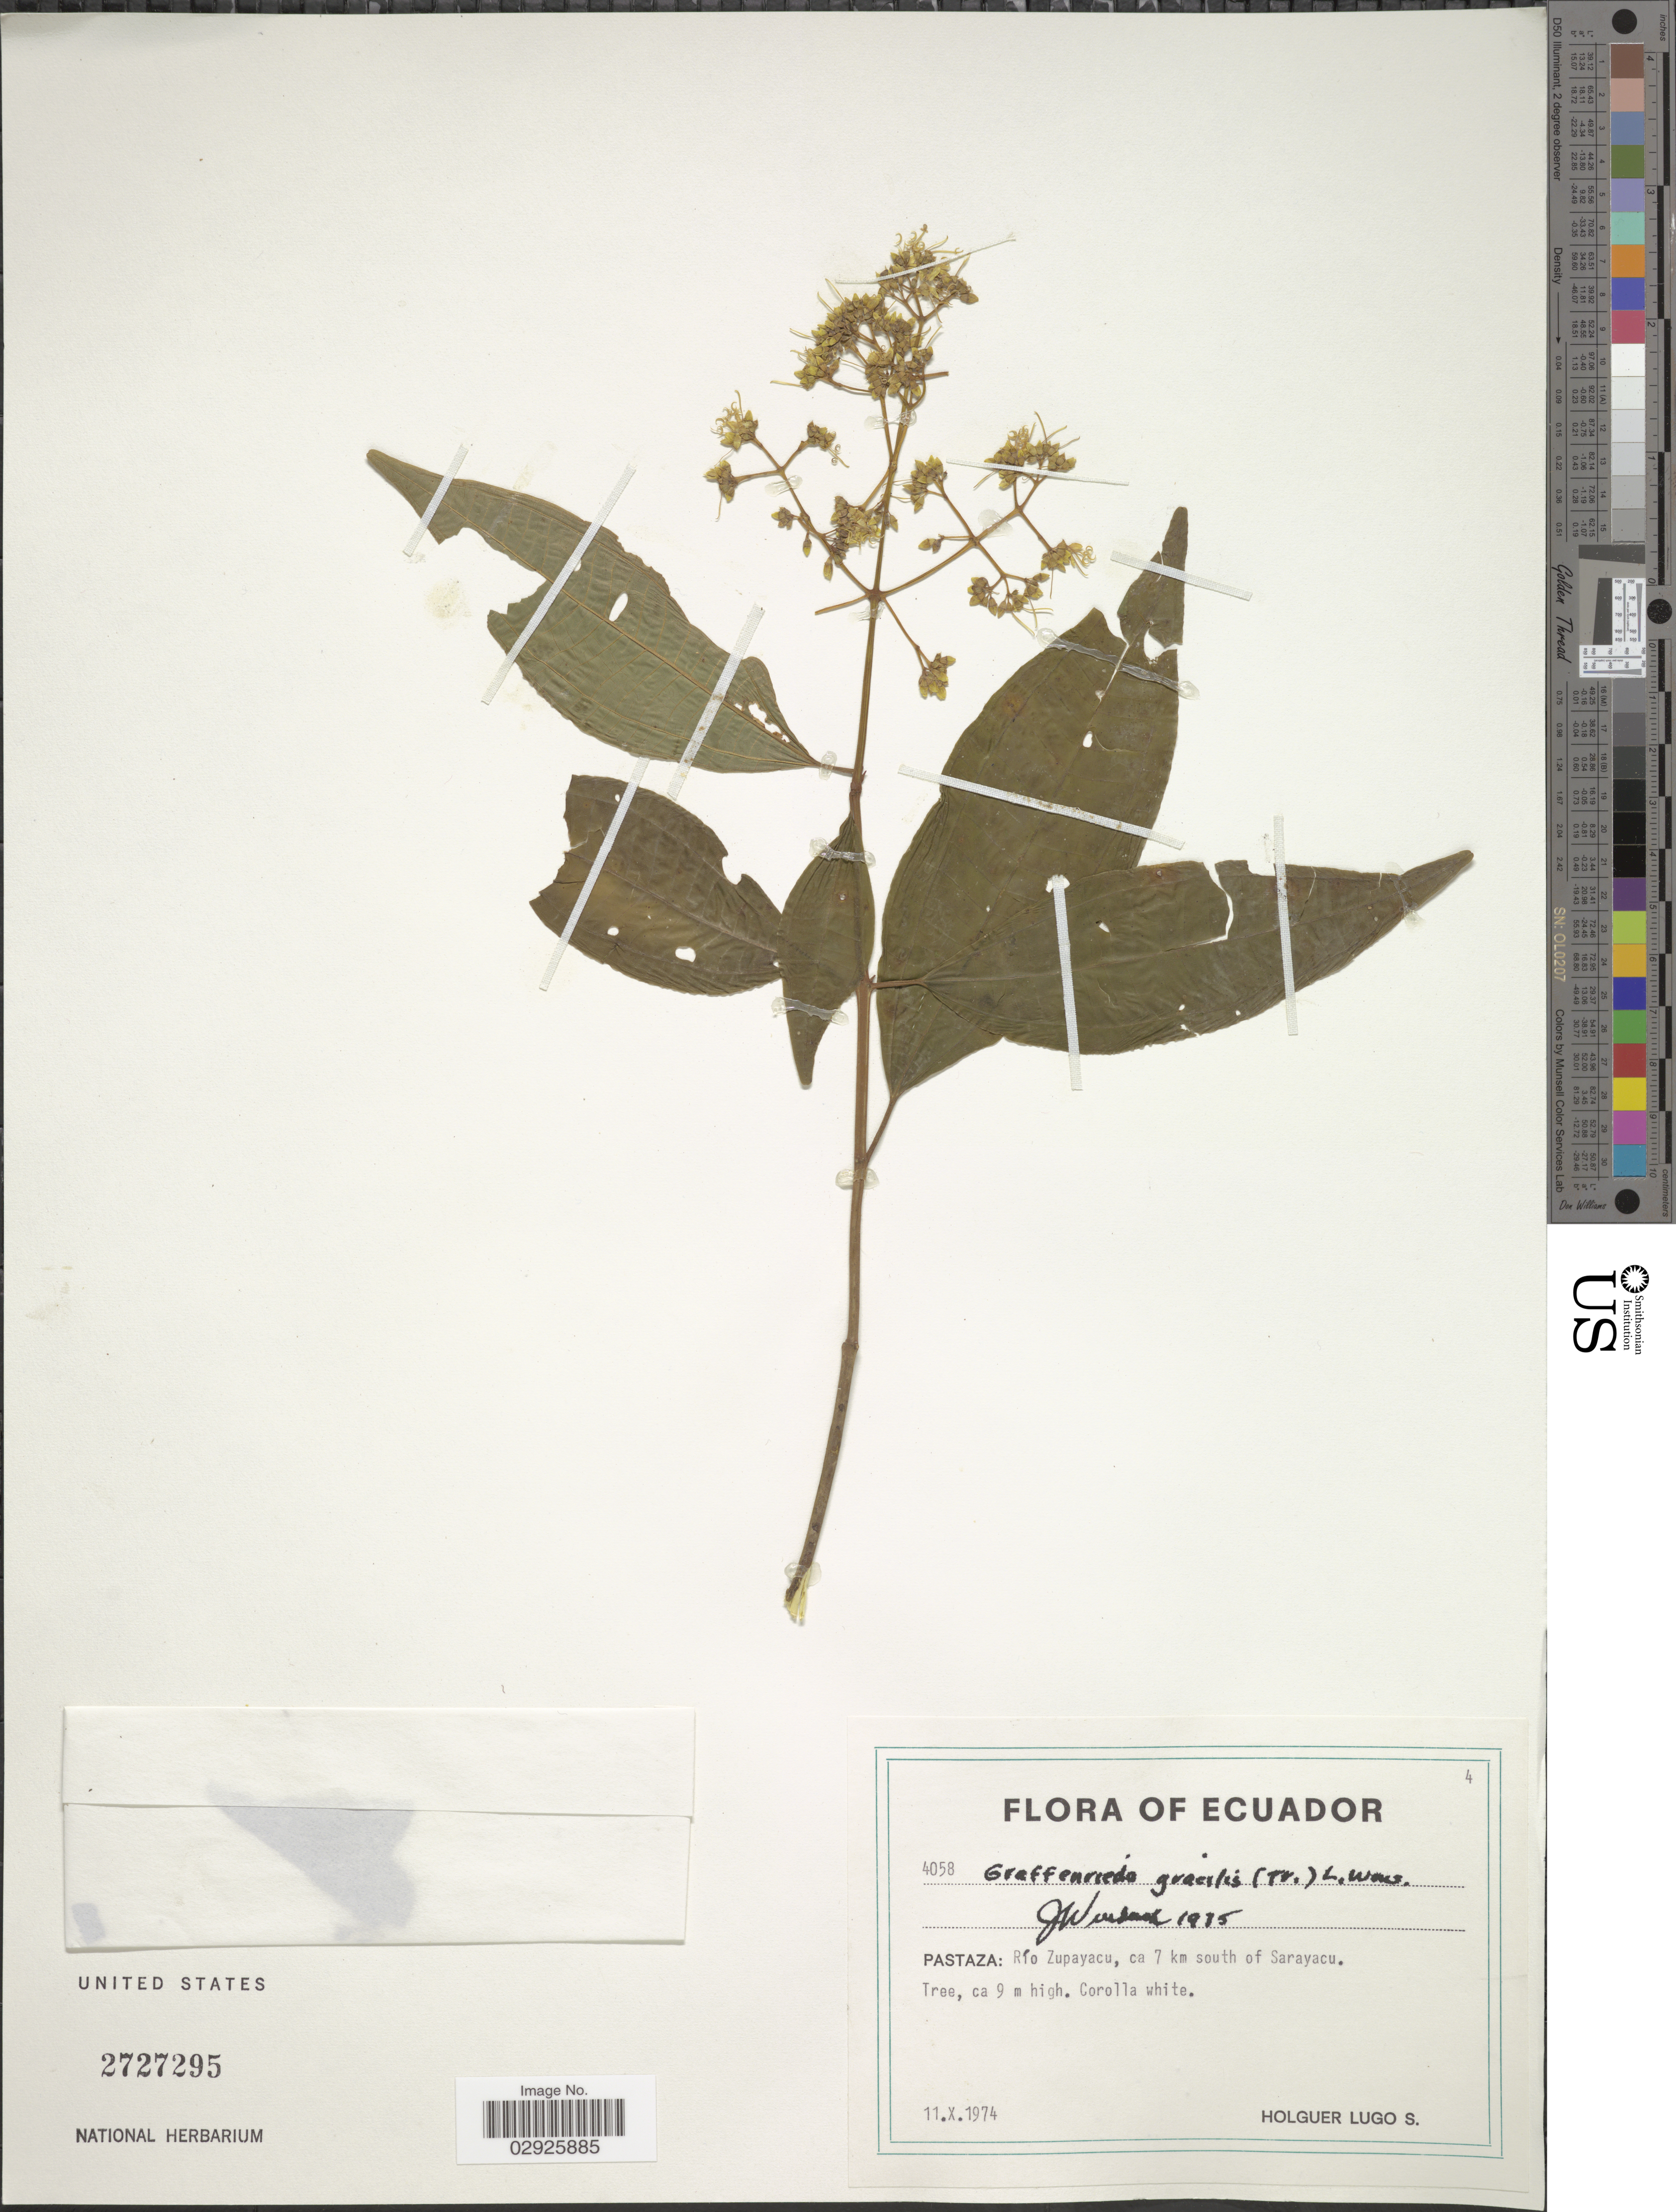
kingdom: Plantae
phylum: Tracheophyta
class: Magnoliopsida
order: Myrtales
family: Melastomataceae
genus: Graffenrieda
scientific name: Graffenrieda gracilis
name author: (Triana) L.O. Williams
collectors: H. Lugo S.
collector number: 4058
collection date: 1974-10-11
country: Ecuador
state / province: Pastaza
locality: Río Zupayacu, ca 7 km south of Sarayacu.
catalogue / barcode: US 2727295